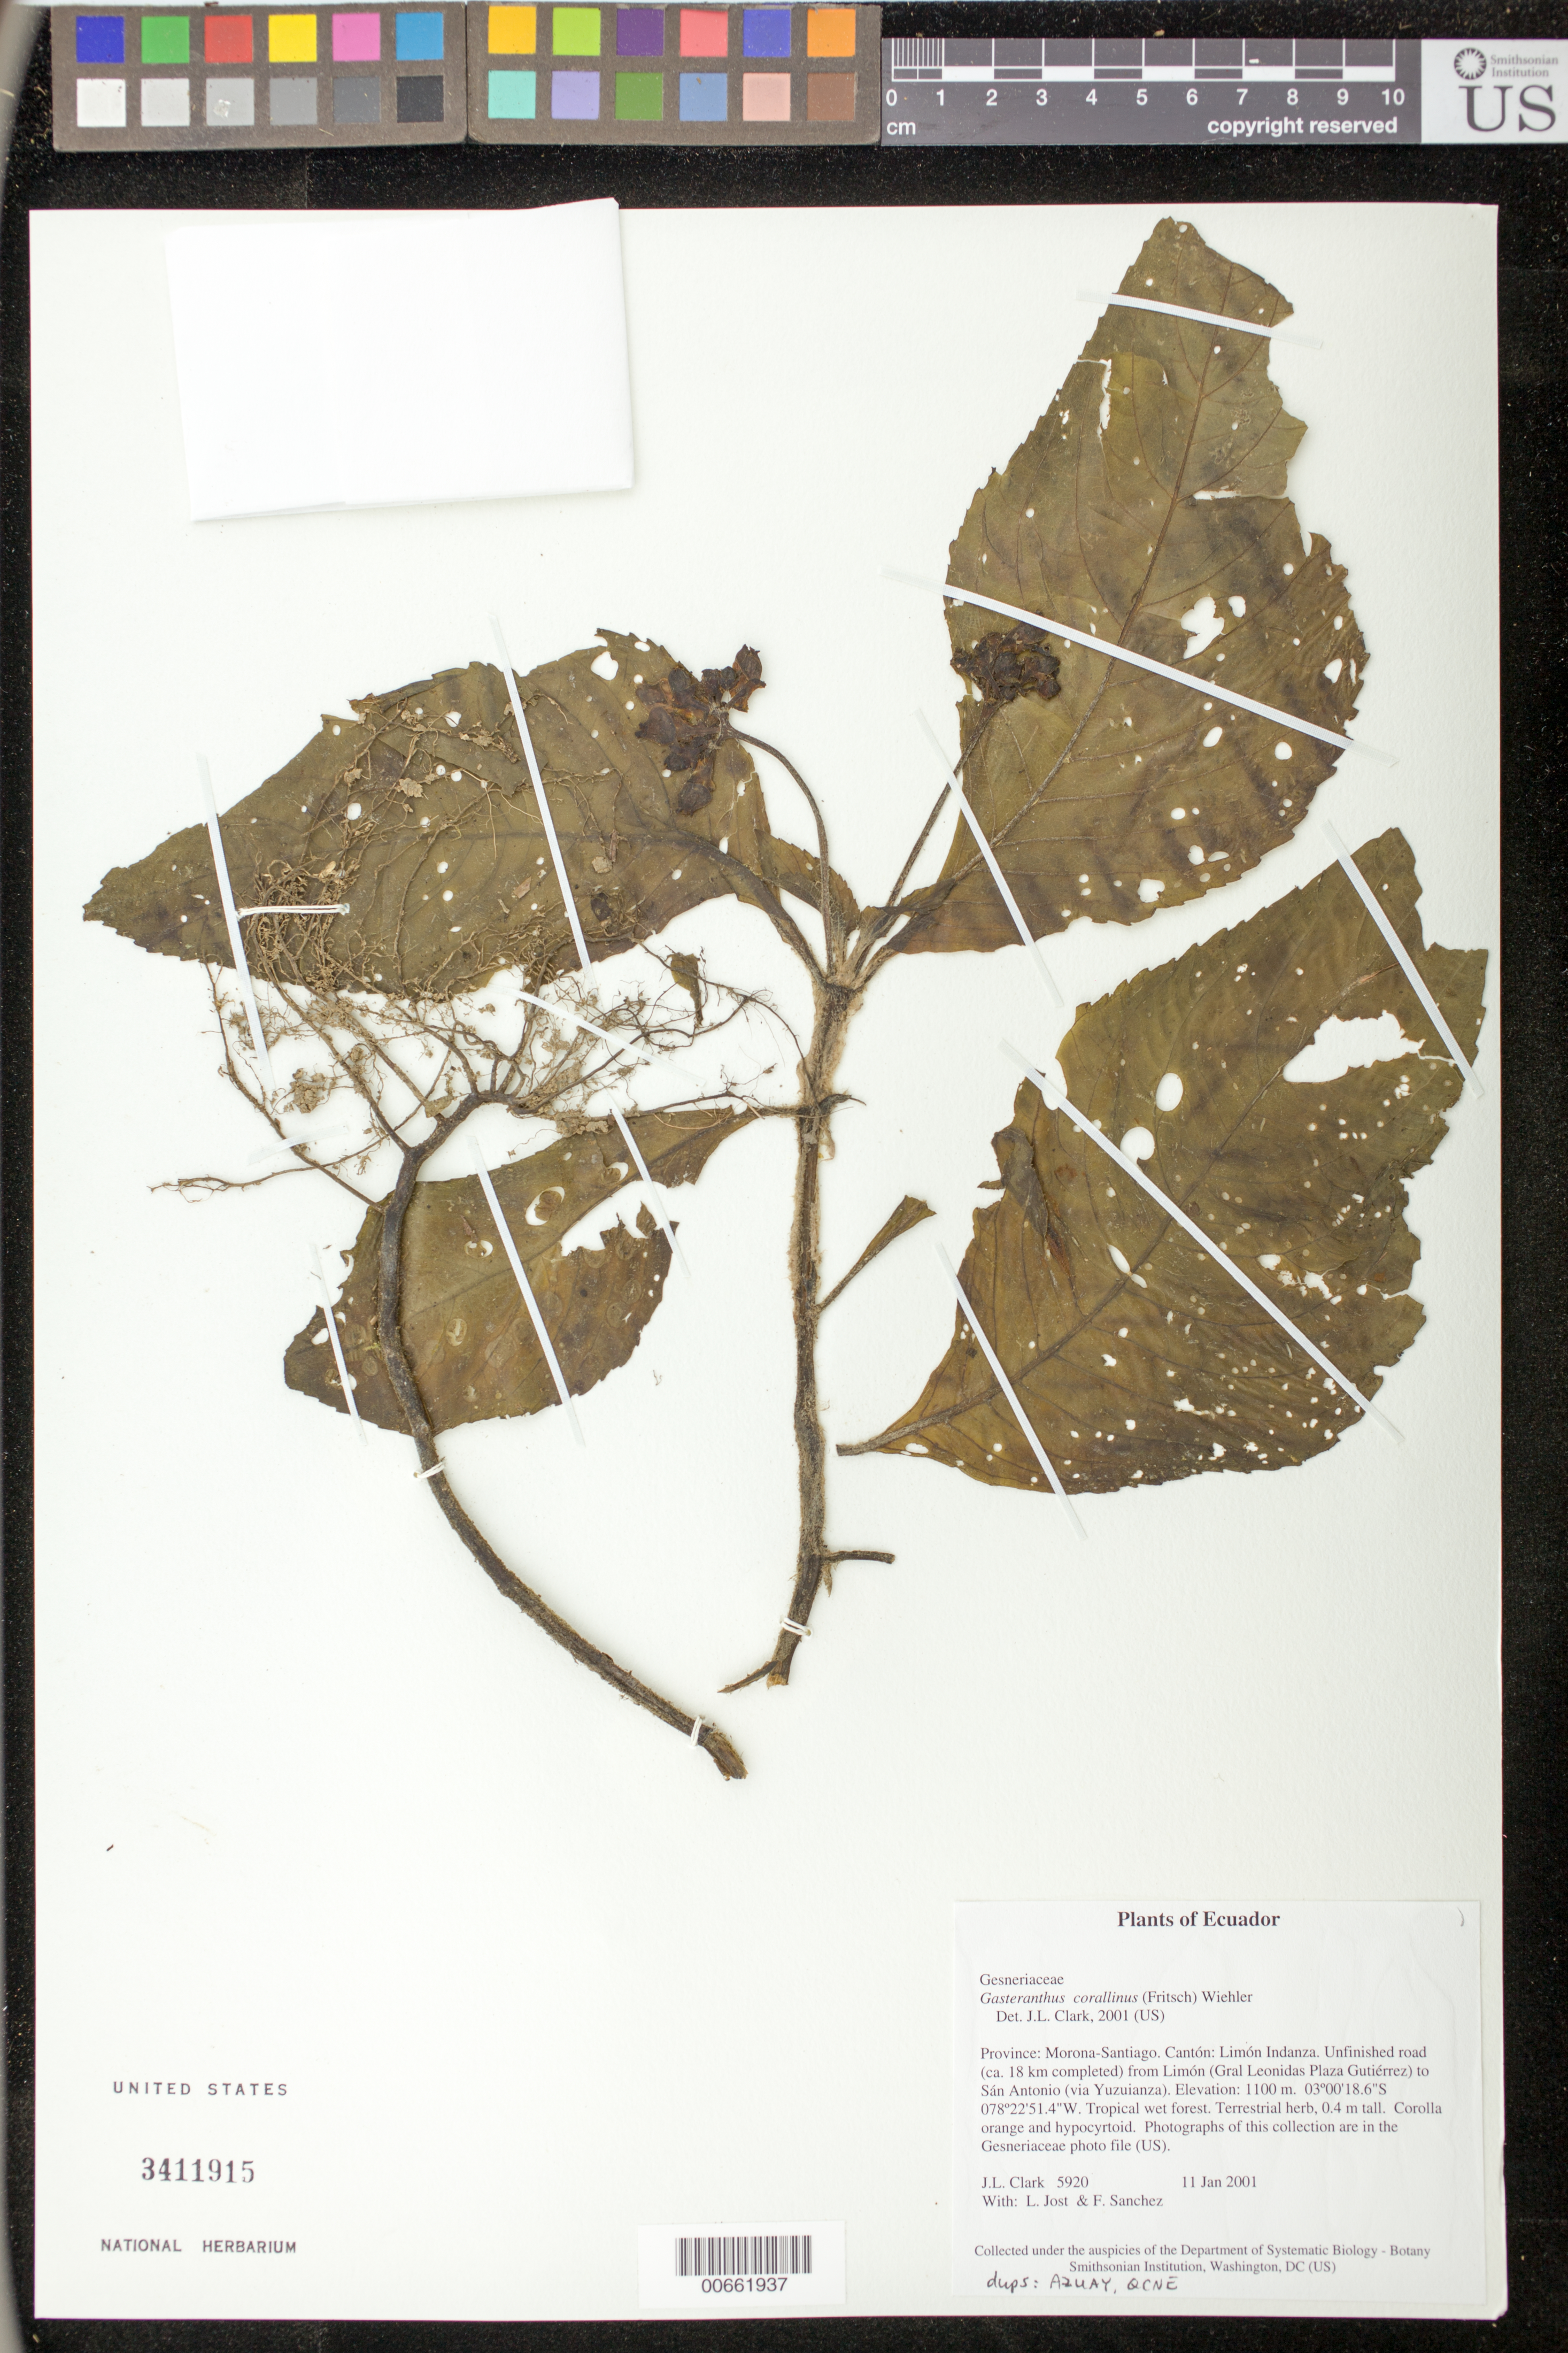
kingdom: Plantae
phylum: Tracheophyta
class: Magnoliopsida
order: Lamiales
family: Gesneriaceae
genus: Gasteranthus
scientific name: Gasteranthus corallinus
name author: (Fritsch) Wiehler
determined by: Clark, J. L., (SEL), The Marie Selby Botanical Garden (UNITED STATES)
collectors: J. L. Clark, L. Jost & F. Sanchez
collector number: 5920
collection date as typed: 11 Jan 2001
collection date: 2001-01-11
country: Ecuador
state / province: Morona-Santiago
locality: Cantón: Limón Indanza. Unfinished road (ca. 18 km completed) from Limón (Gral Leonidas Plaza Gutiérrez) to Sán Antonio (via Yuzuianza).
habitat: Tropical wet forest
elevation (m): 1100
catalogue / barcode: US 3411915